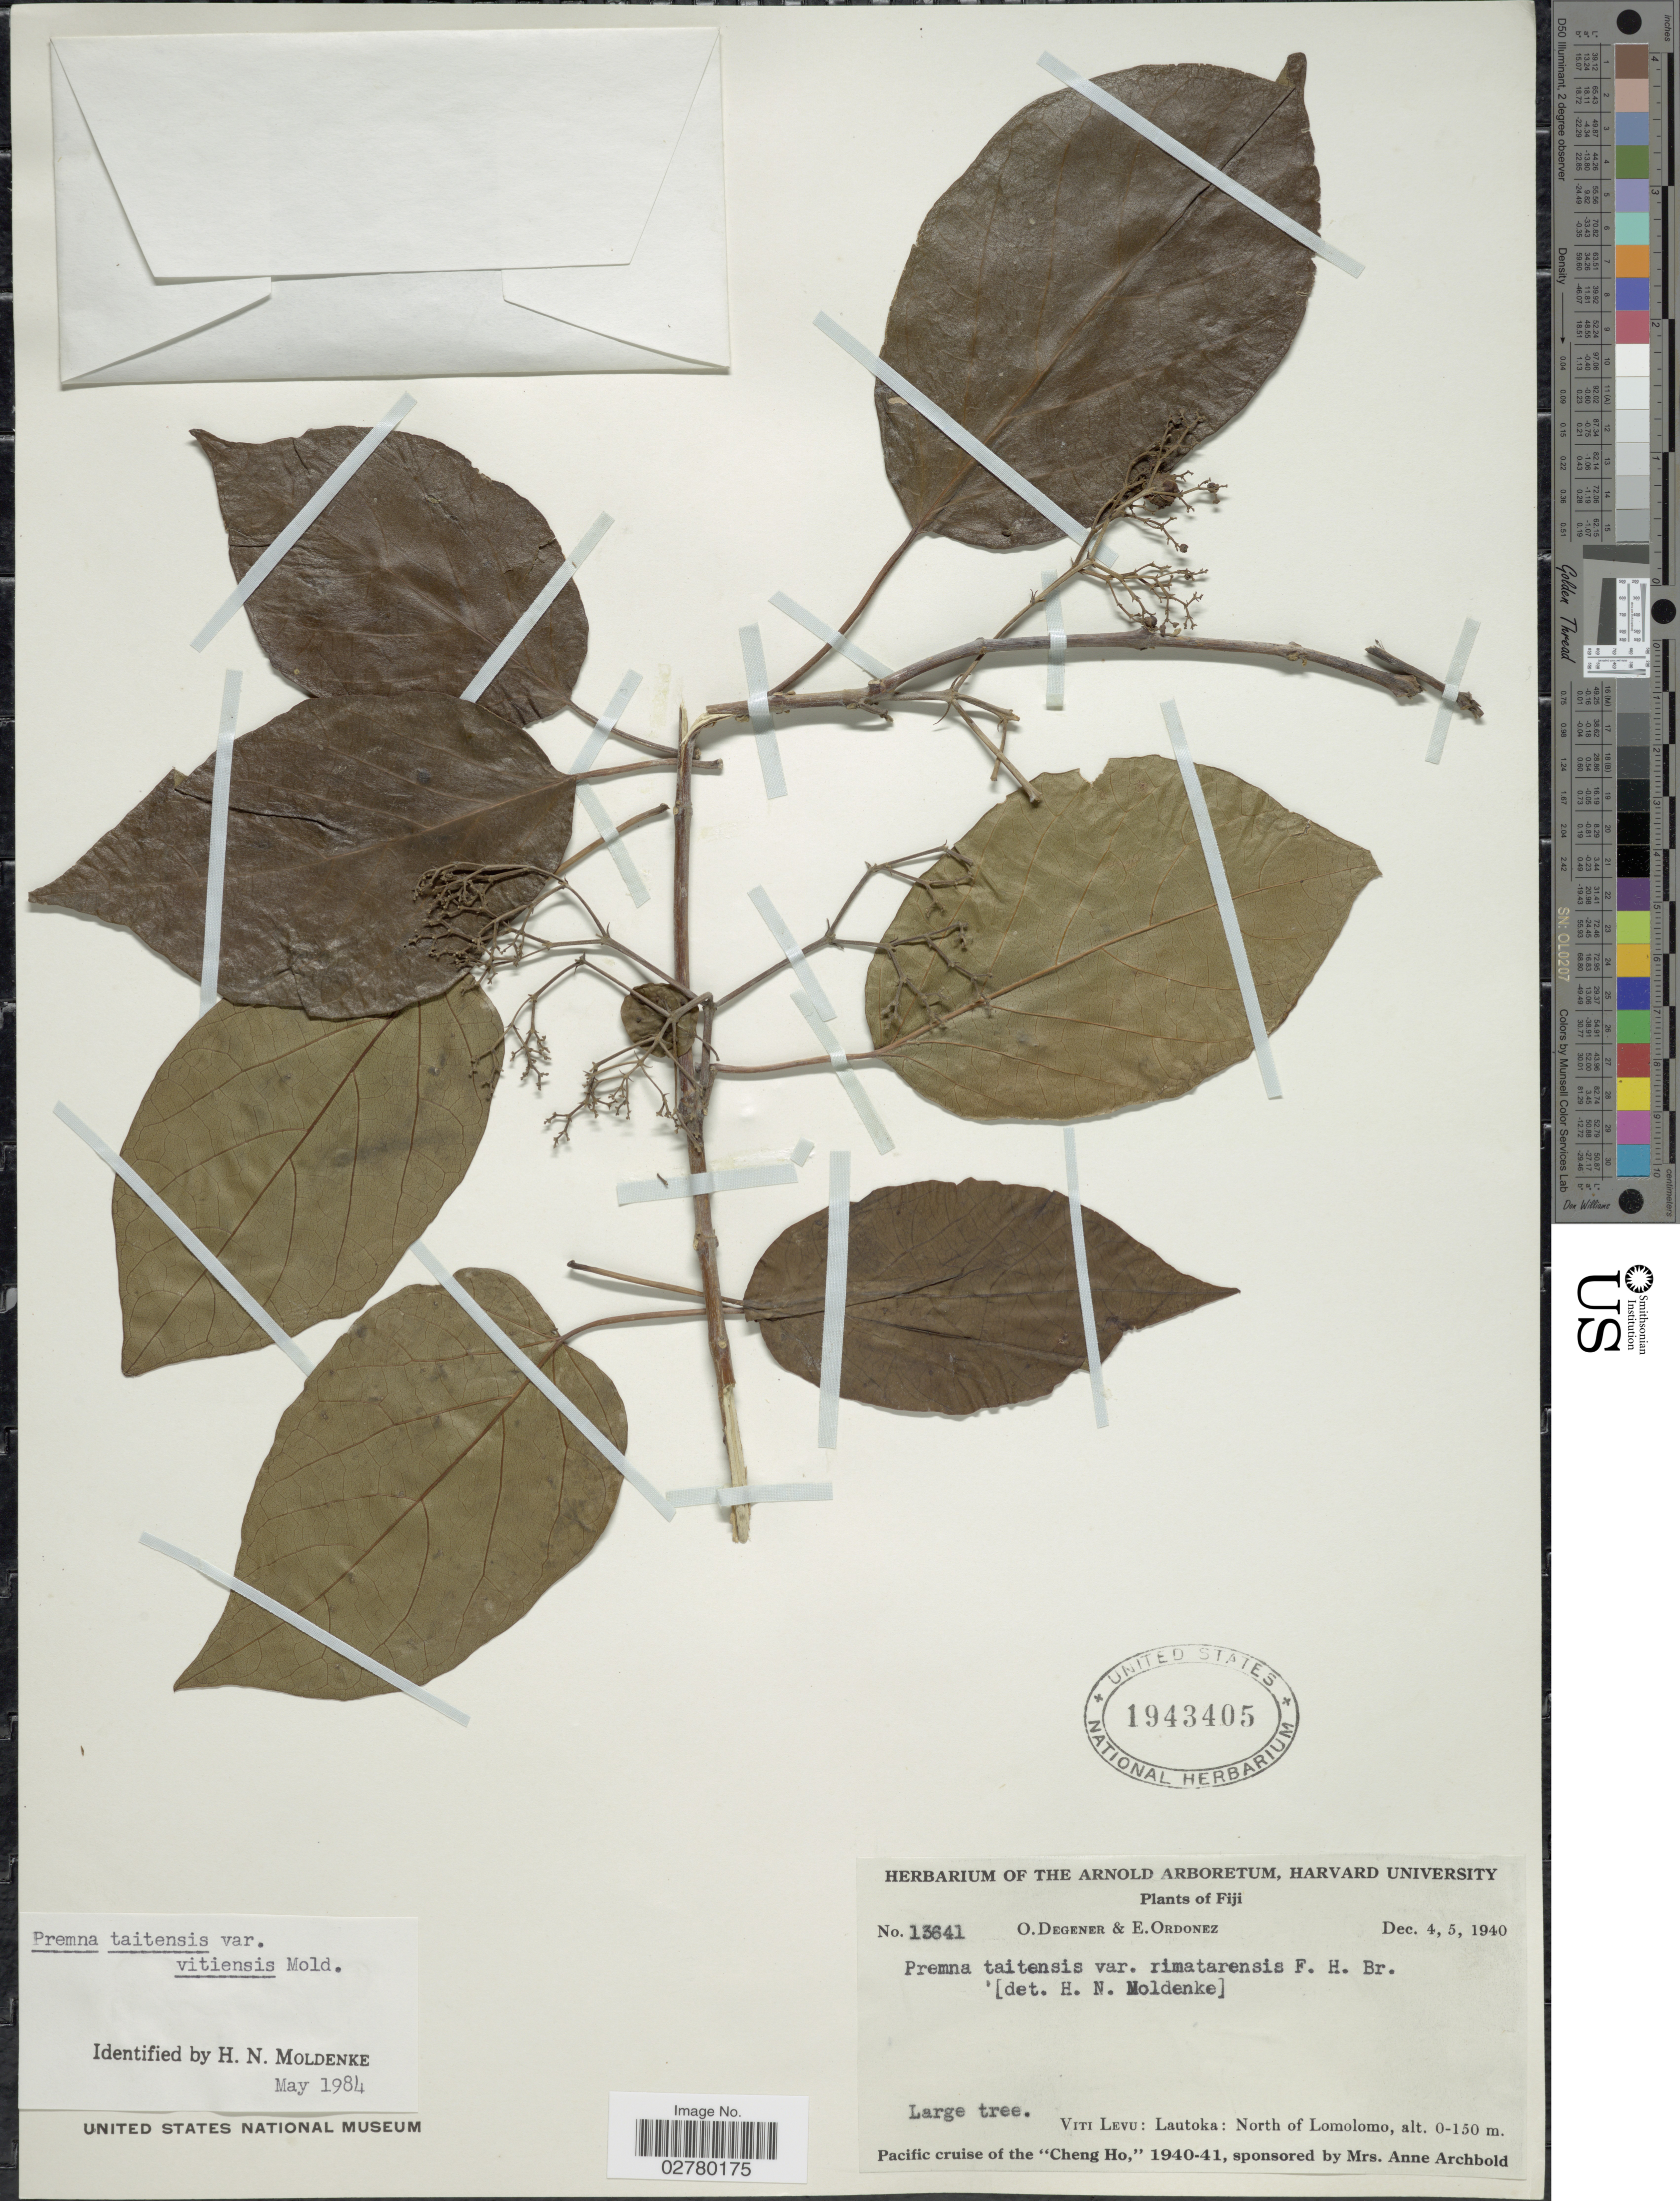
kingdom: Plantae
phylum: Tracheophyta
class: Magnoliopsida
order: Lamiales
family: Lamiaceae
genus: Premna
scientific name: Premna taitensis var. vitiensis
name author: Moldenke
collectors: O. Degener & E. Ordonez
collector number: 13641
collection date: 1940-12-04/1940-12-05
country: Fiji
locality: Viti Levu: Lautoka: North of Lomolomo.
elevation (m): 0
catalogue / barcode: US 1943405